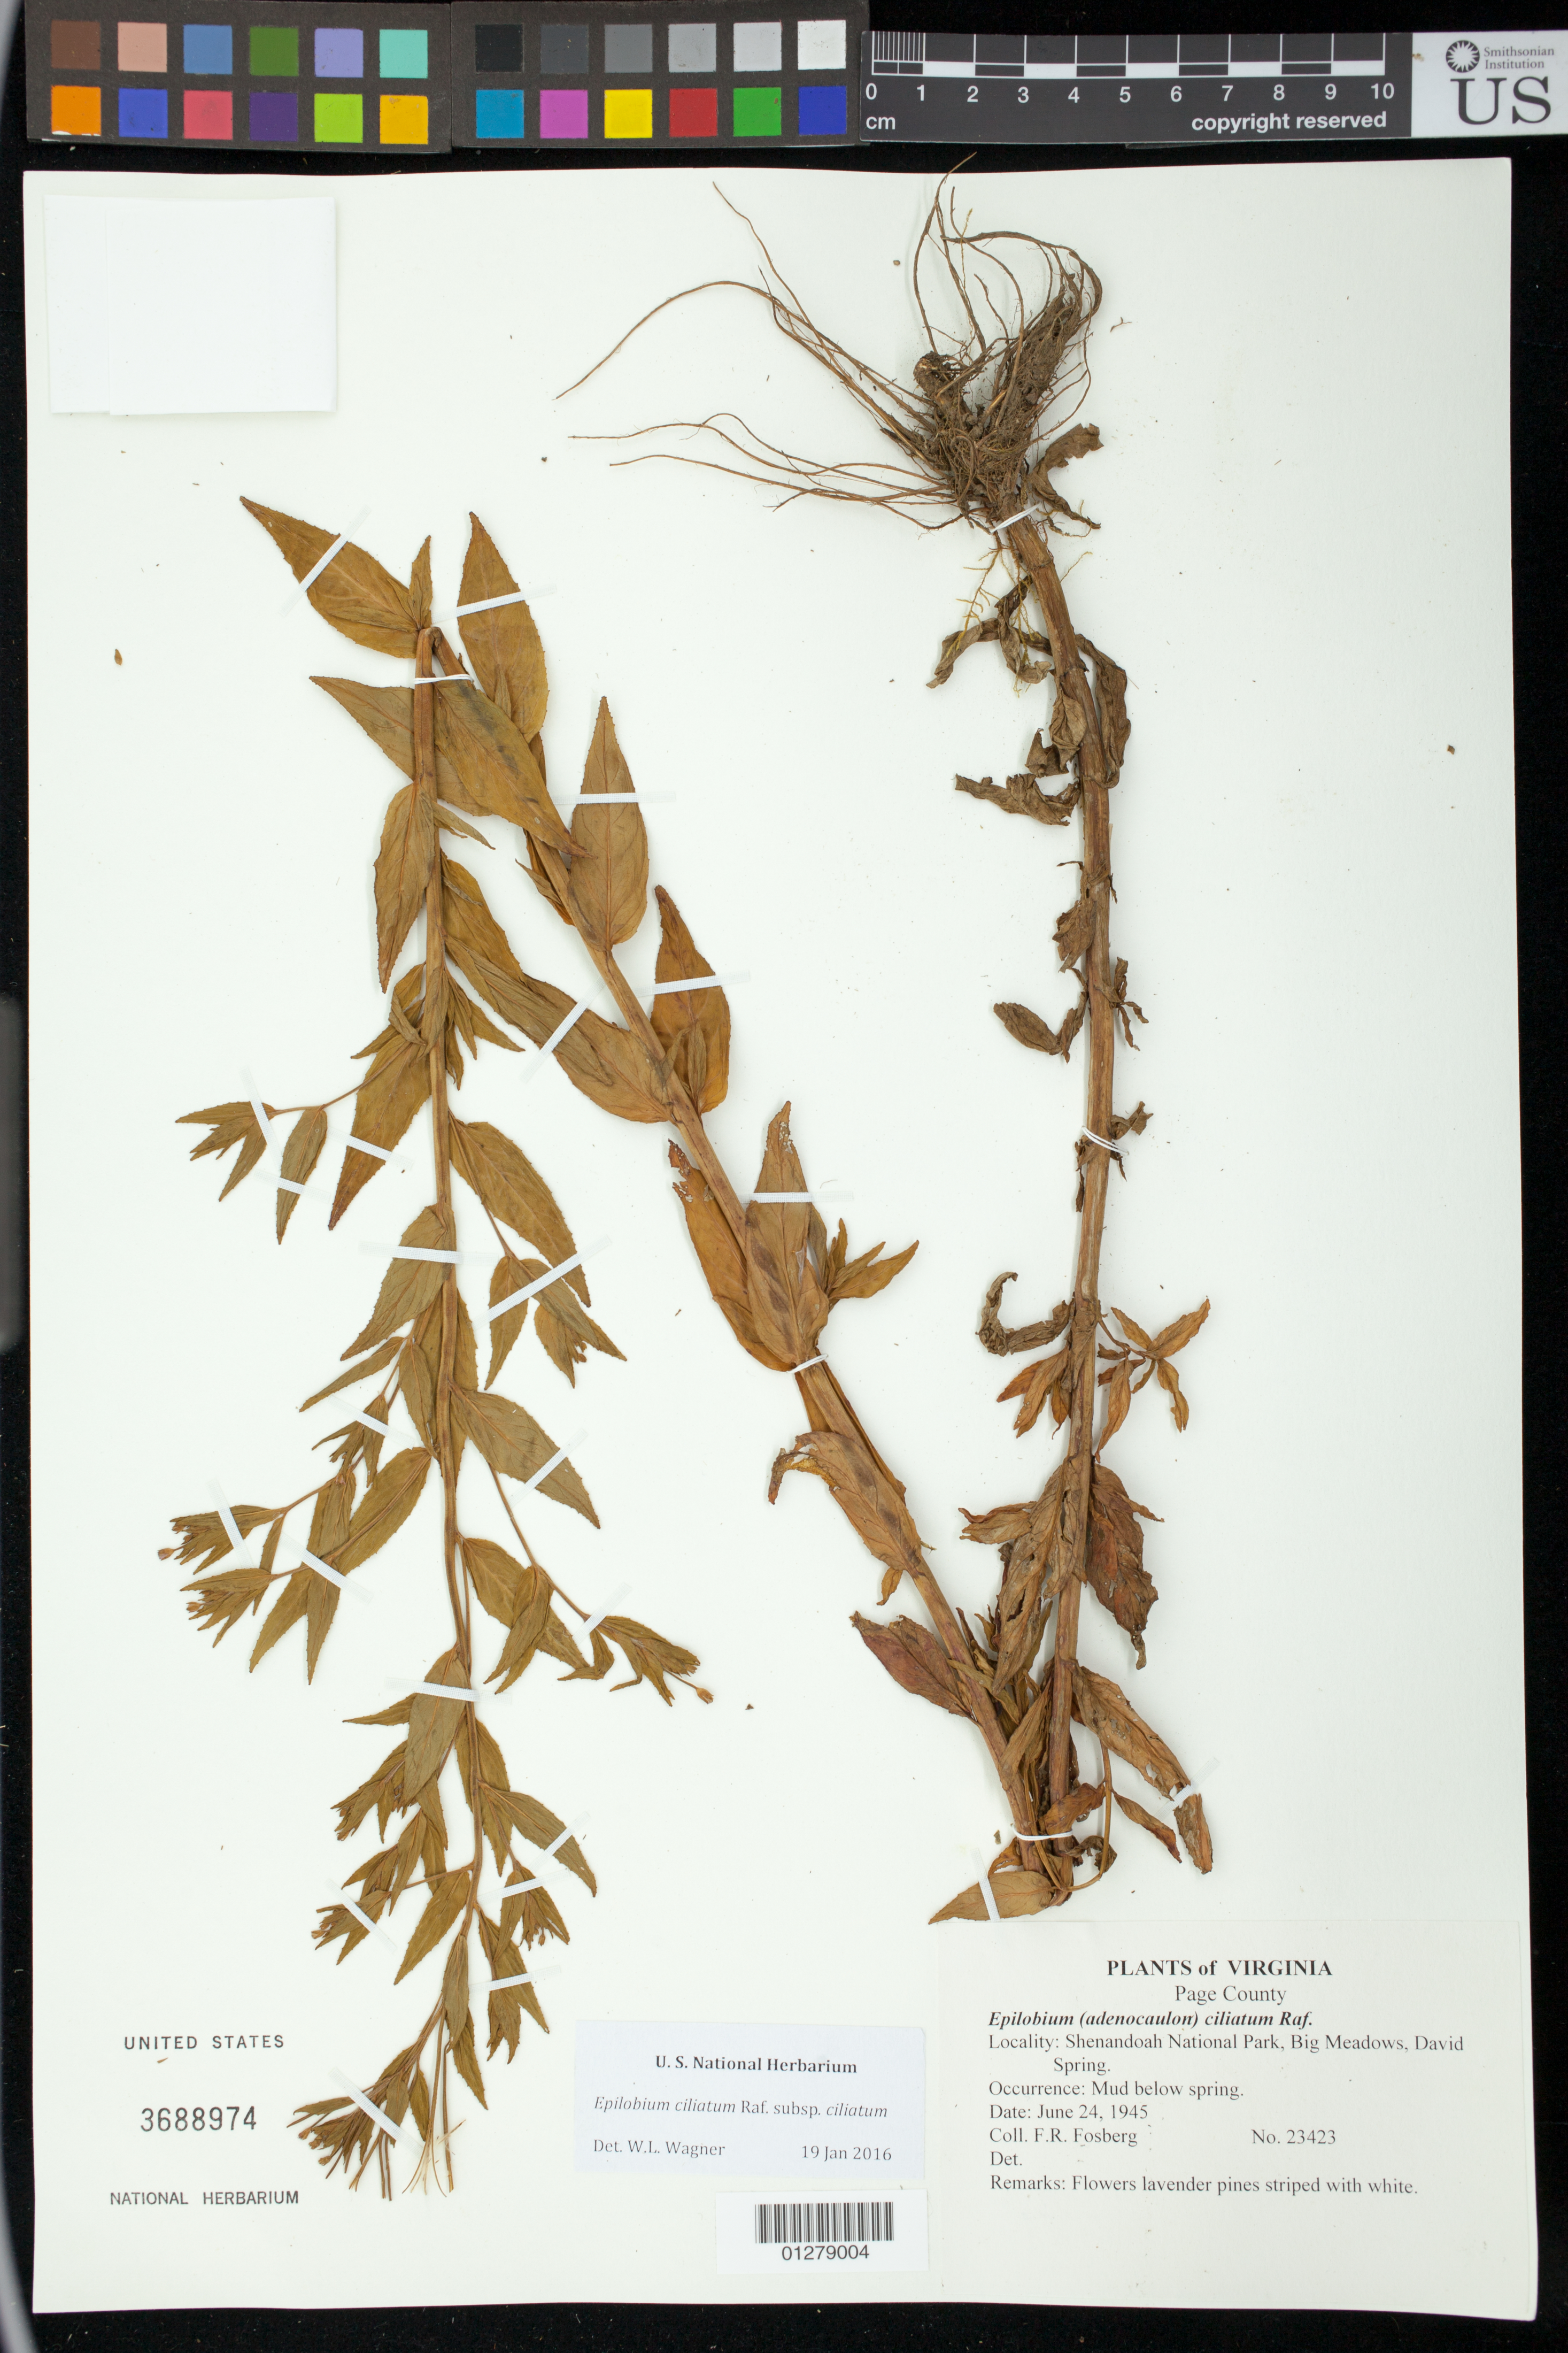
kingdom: Plantae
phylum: Tracheophyta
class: Magnoliopsida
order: Myrtales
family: Onagraceae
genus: Epilobium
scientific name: Epilobium ciliatum subsp. ciliatum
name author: Raf.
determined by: Wagner, W. L., (BOT), Smithsonian Institution - National Museum of Natural History (UNITED STATES)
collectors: F. R. Fosberg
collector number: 23423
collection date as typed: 24 Jun 1945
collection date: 1945-06-24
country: United States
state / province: Virginia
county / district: Page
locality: Shenandoah National Park, Big Meadows, David Spring.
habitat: Mud below spring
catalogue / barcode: US 3688974